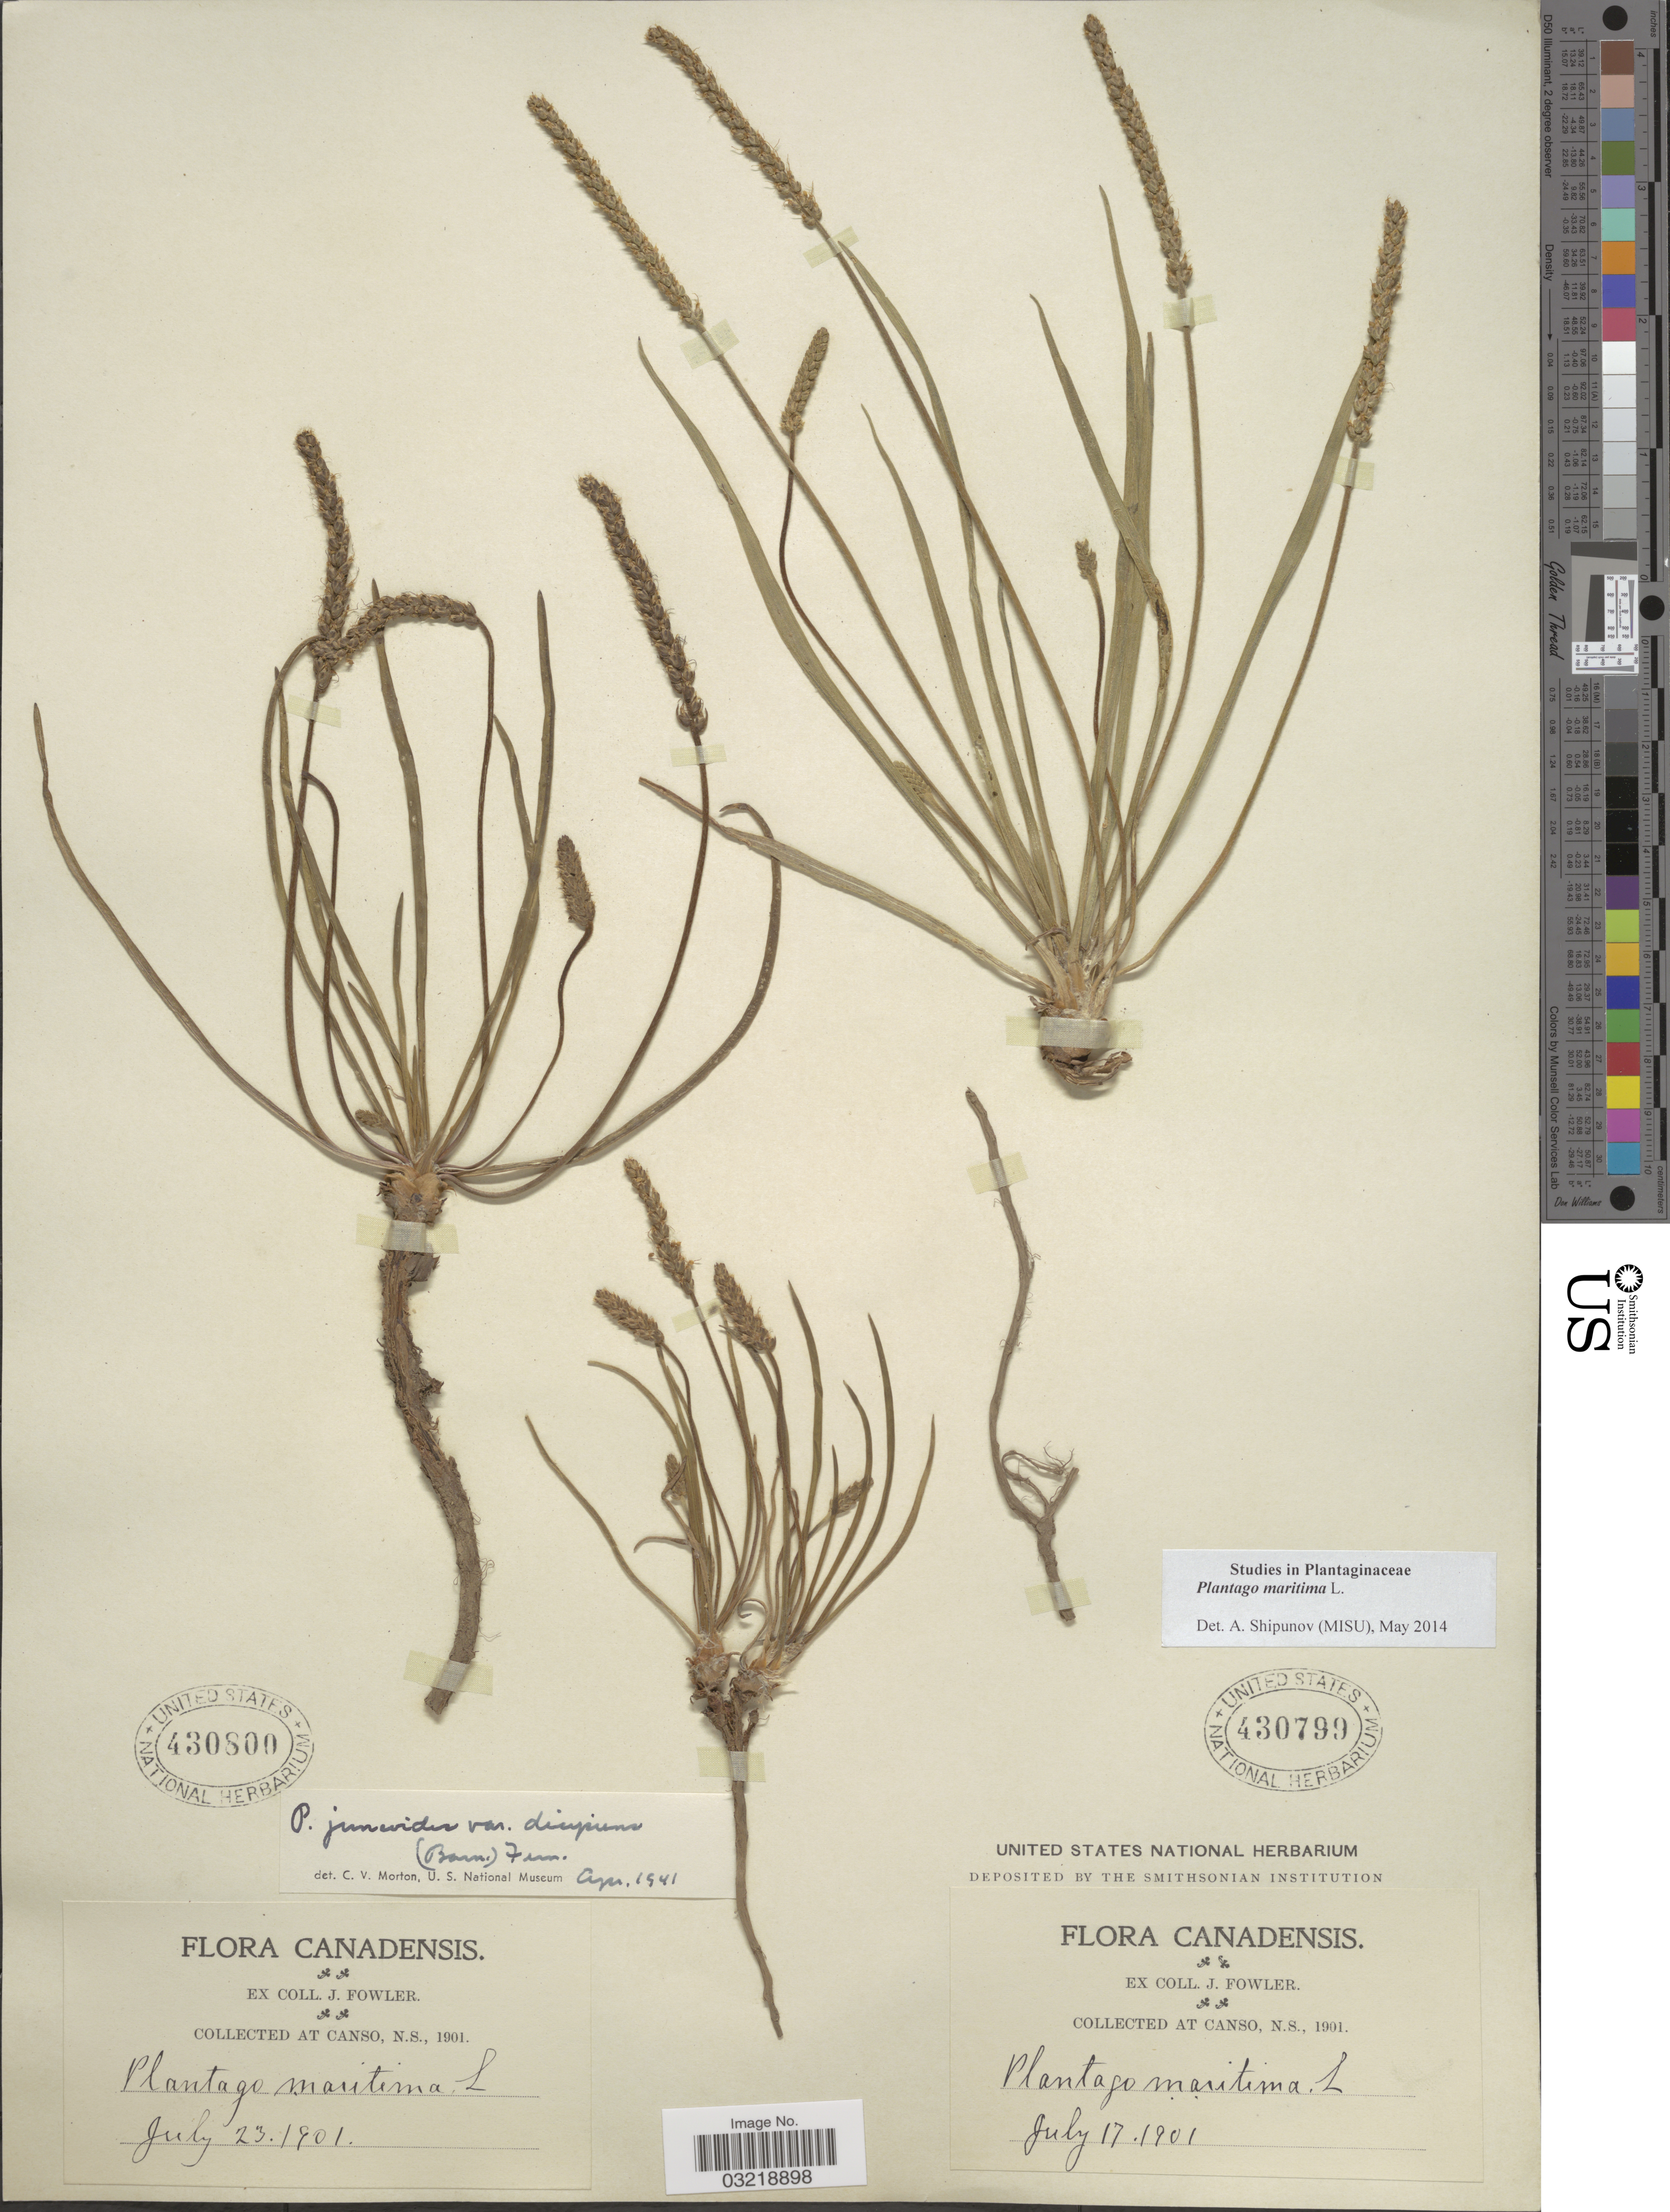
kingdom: Plantae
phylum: Tracheophyta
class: Magnoliopsida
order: Lamiales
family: Plantaginaceae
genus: Plantago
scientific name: Plantago maritima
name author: L.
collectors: J. Fowler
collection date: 1901-07-17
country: Canada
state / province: Nova Scotia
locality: Canso, N.S.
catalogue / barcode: US 430799